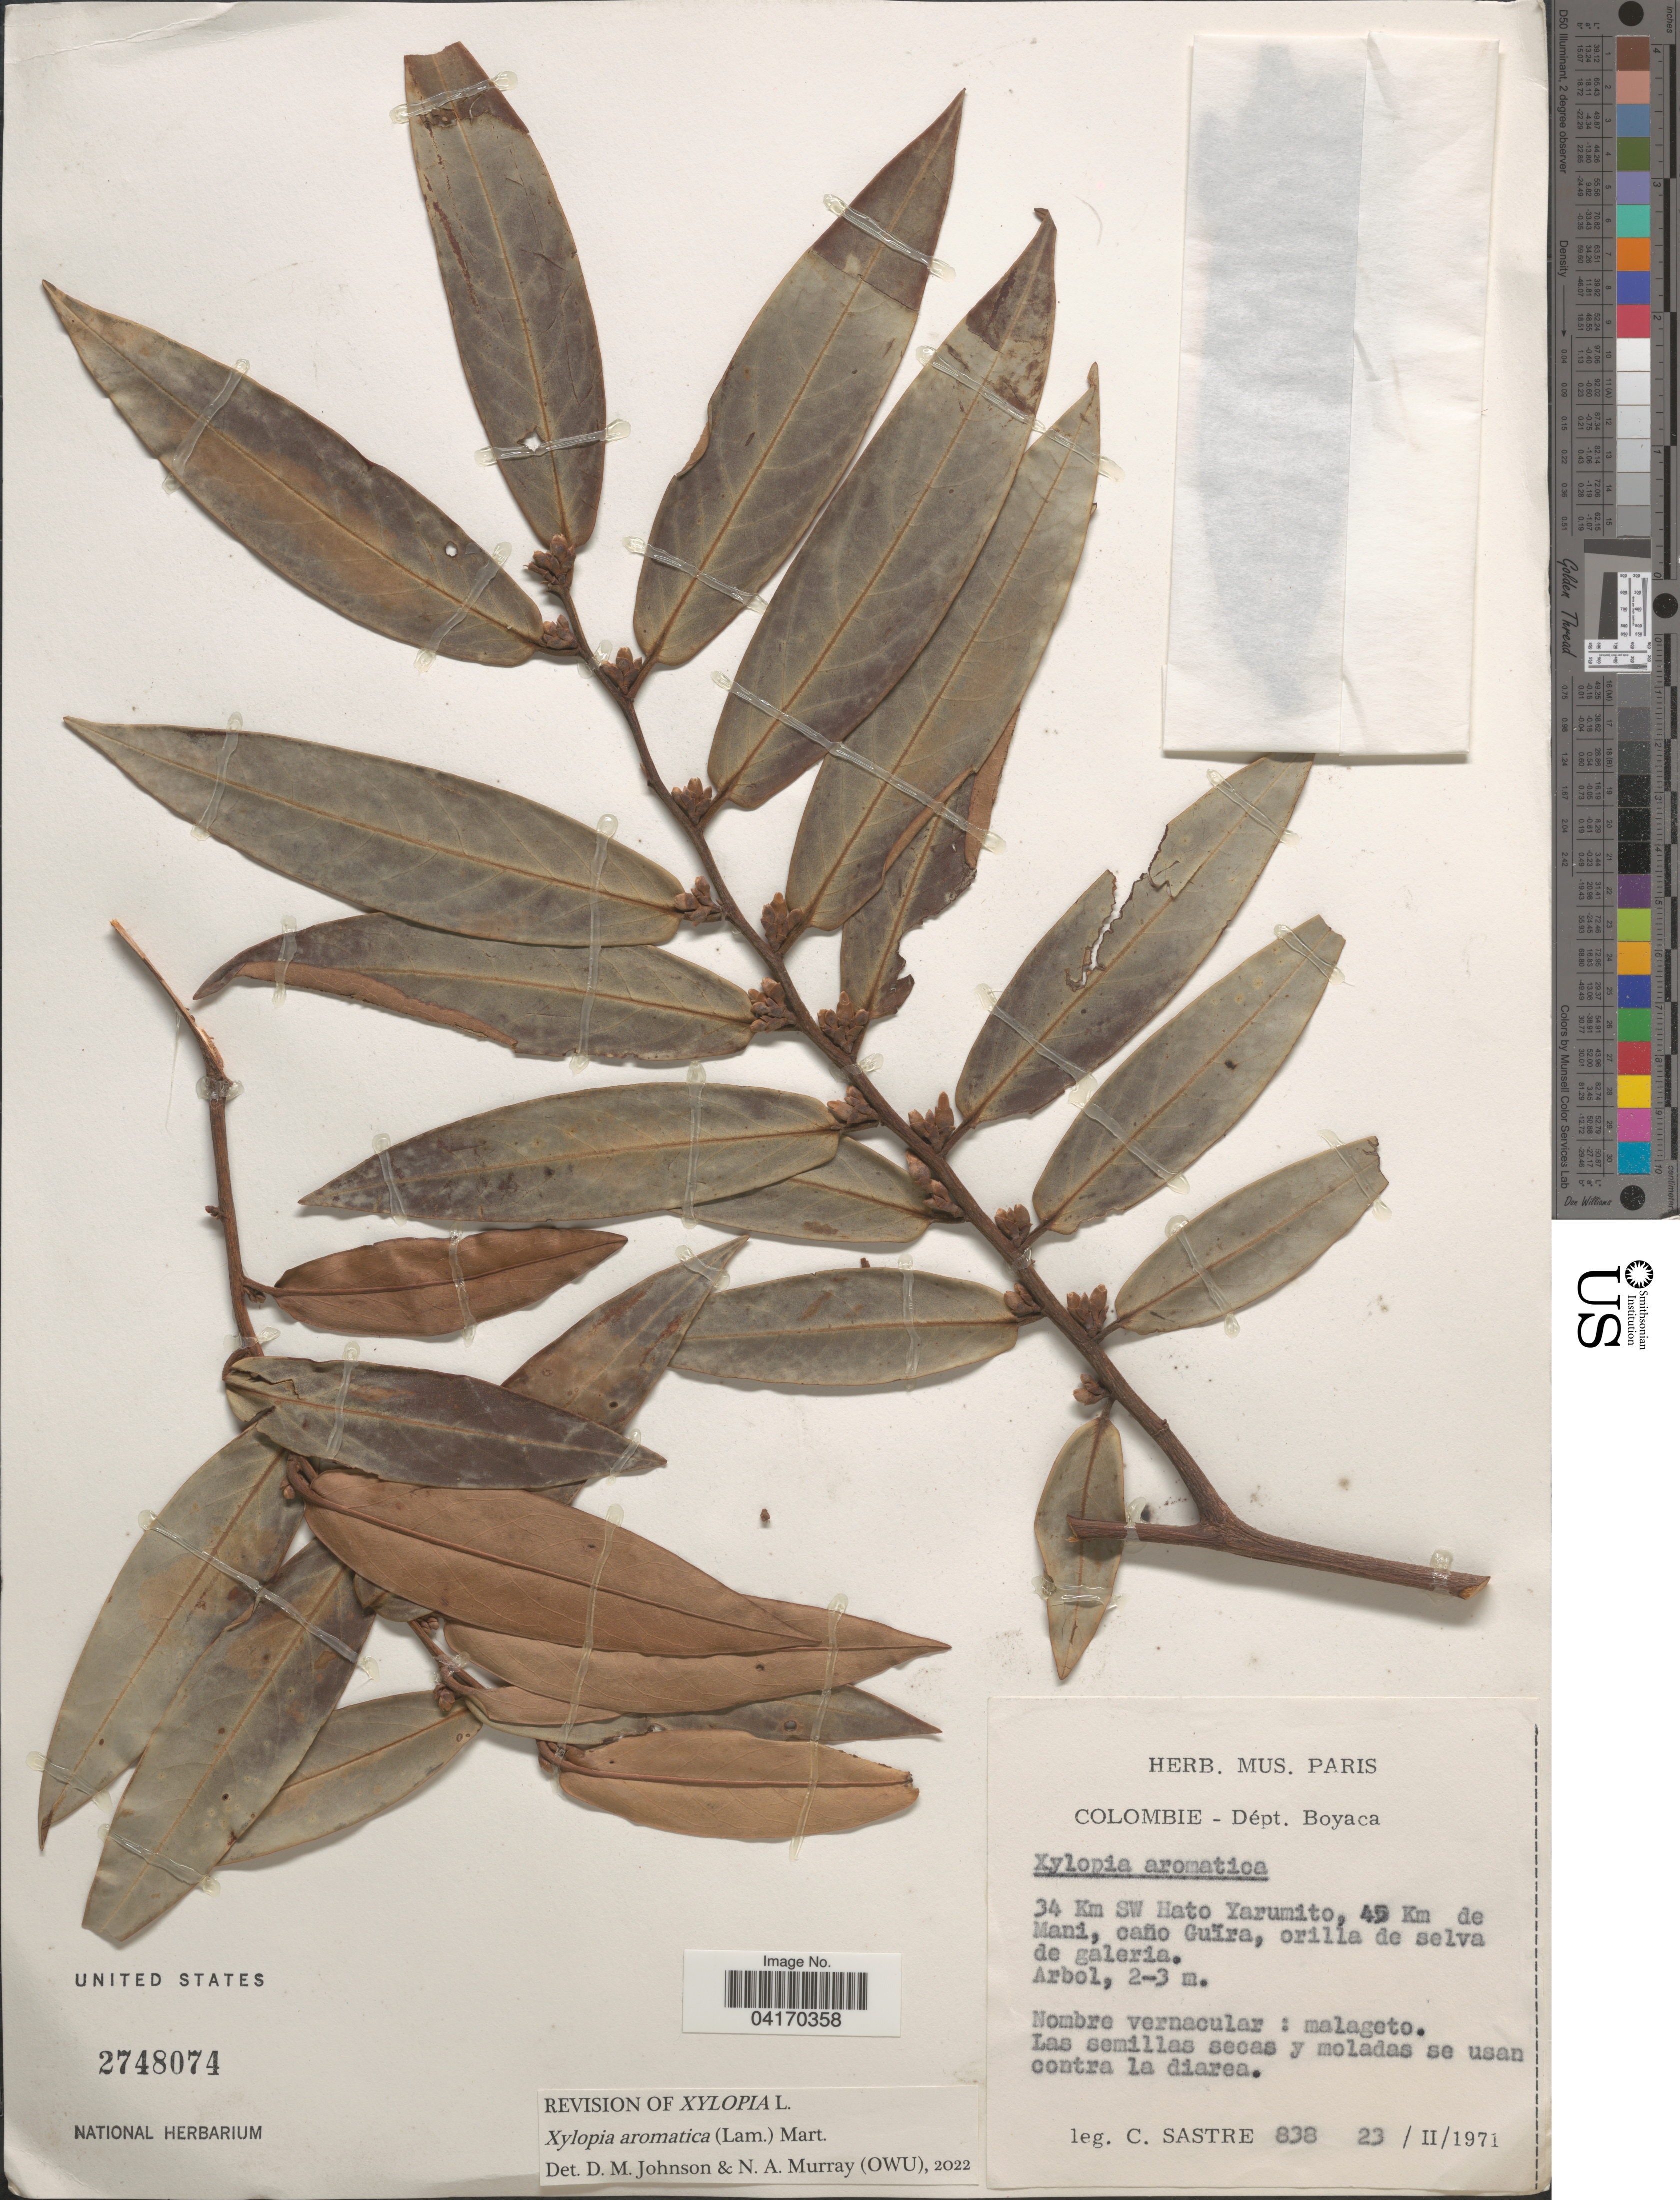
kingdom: Plantae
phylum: Tracheophyta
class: Magnoliopsida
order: Magnoliales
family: Annonaceae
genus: Xylopia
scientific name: Xylopia aromatica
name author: (Lam.) Mart.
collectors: C. Sastre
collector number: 838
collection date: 1971-02-23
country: Colombia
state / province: Boyacá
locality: Dépt. Boyaca. 34 Km SW Hato Yarumito, 45 Km de Mani, caño Guïra, orilla de selva de galeria.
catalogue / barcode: US 2748074